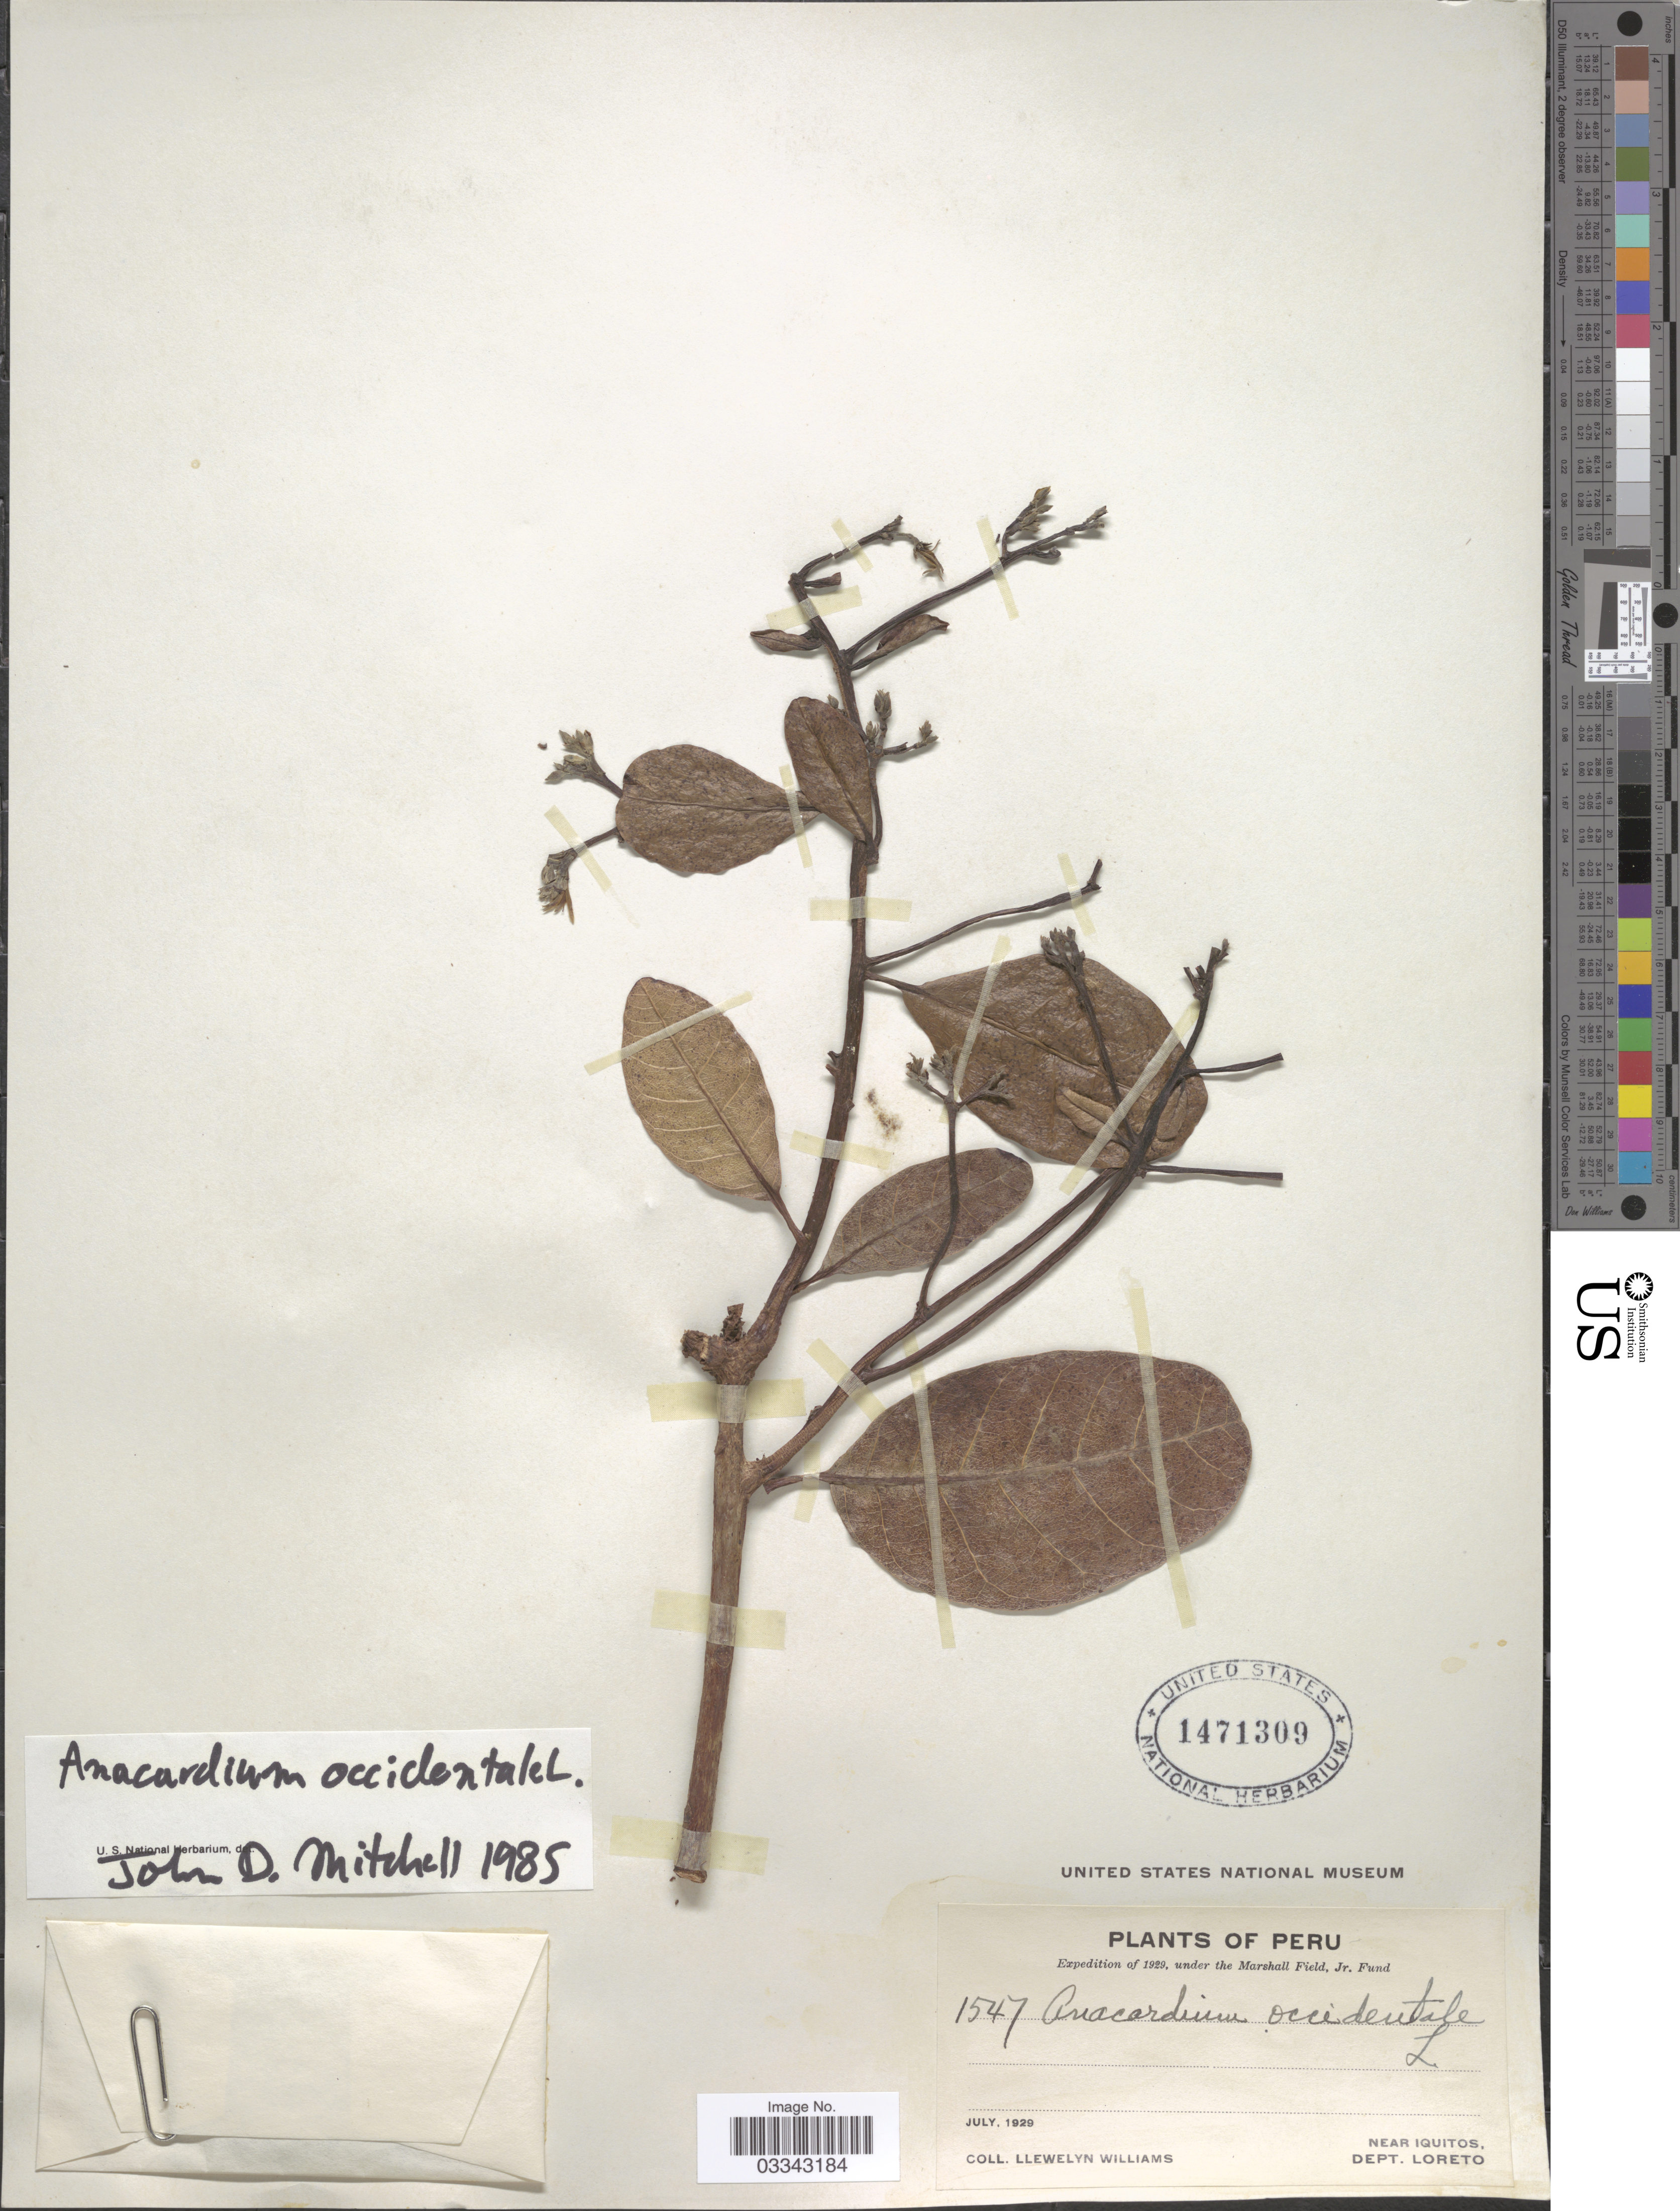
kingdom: Plantae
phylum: Tracheophyta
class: Magnoliopsida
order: Sapindales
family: Anacardiaceae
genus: Anacardium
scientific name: Anacardium occidentale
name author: L.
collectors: Ll. Williams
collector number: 1547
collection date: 1929-07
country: Peru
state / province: Loreto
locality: Near Iquitos, Dept. Loreto.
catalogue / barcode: US 1471309